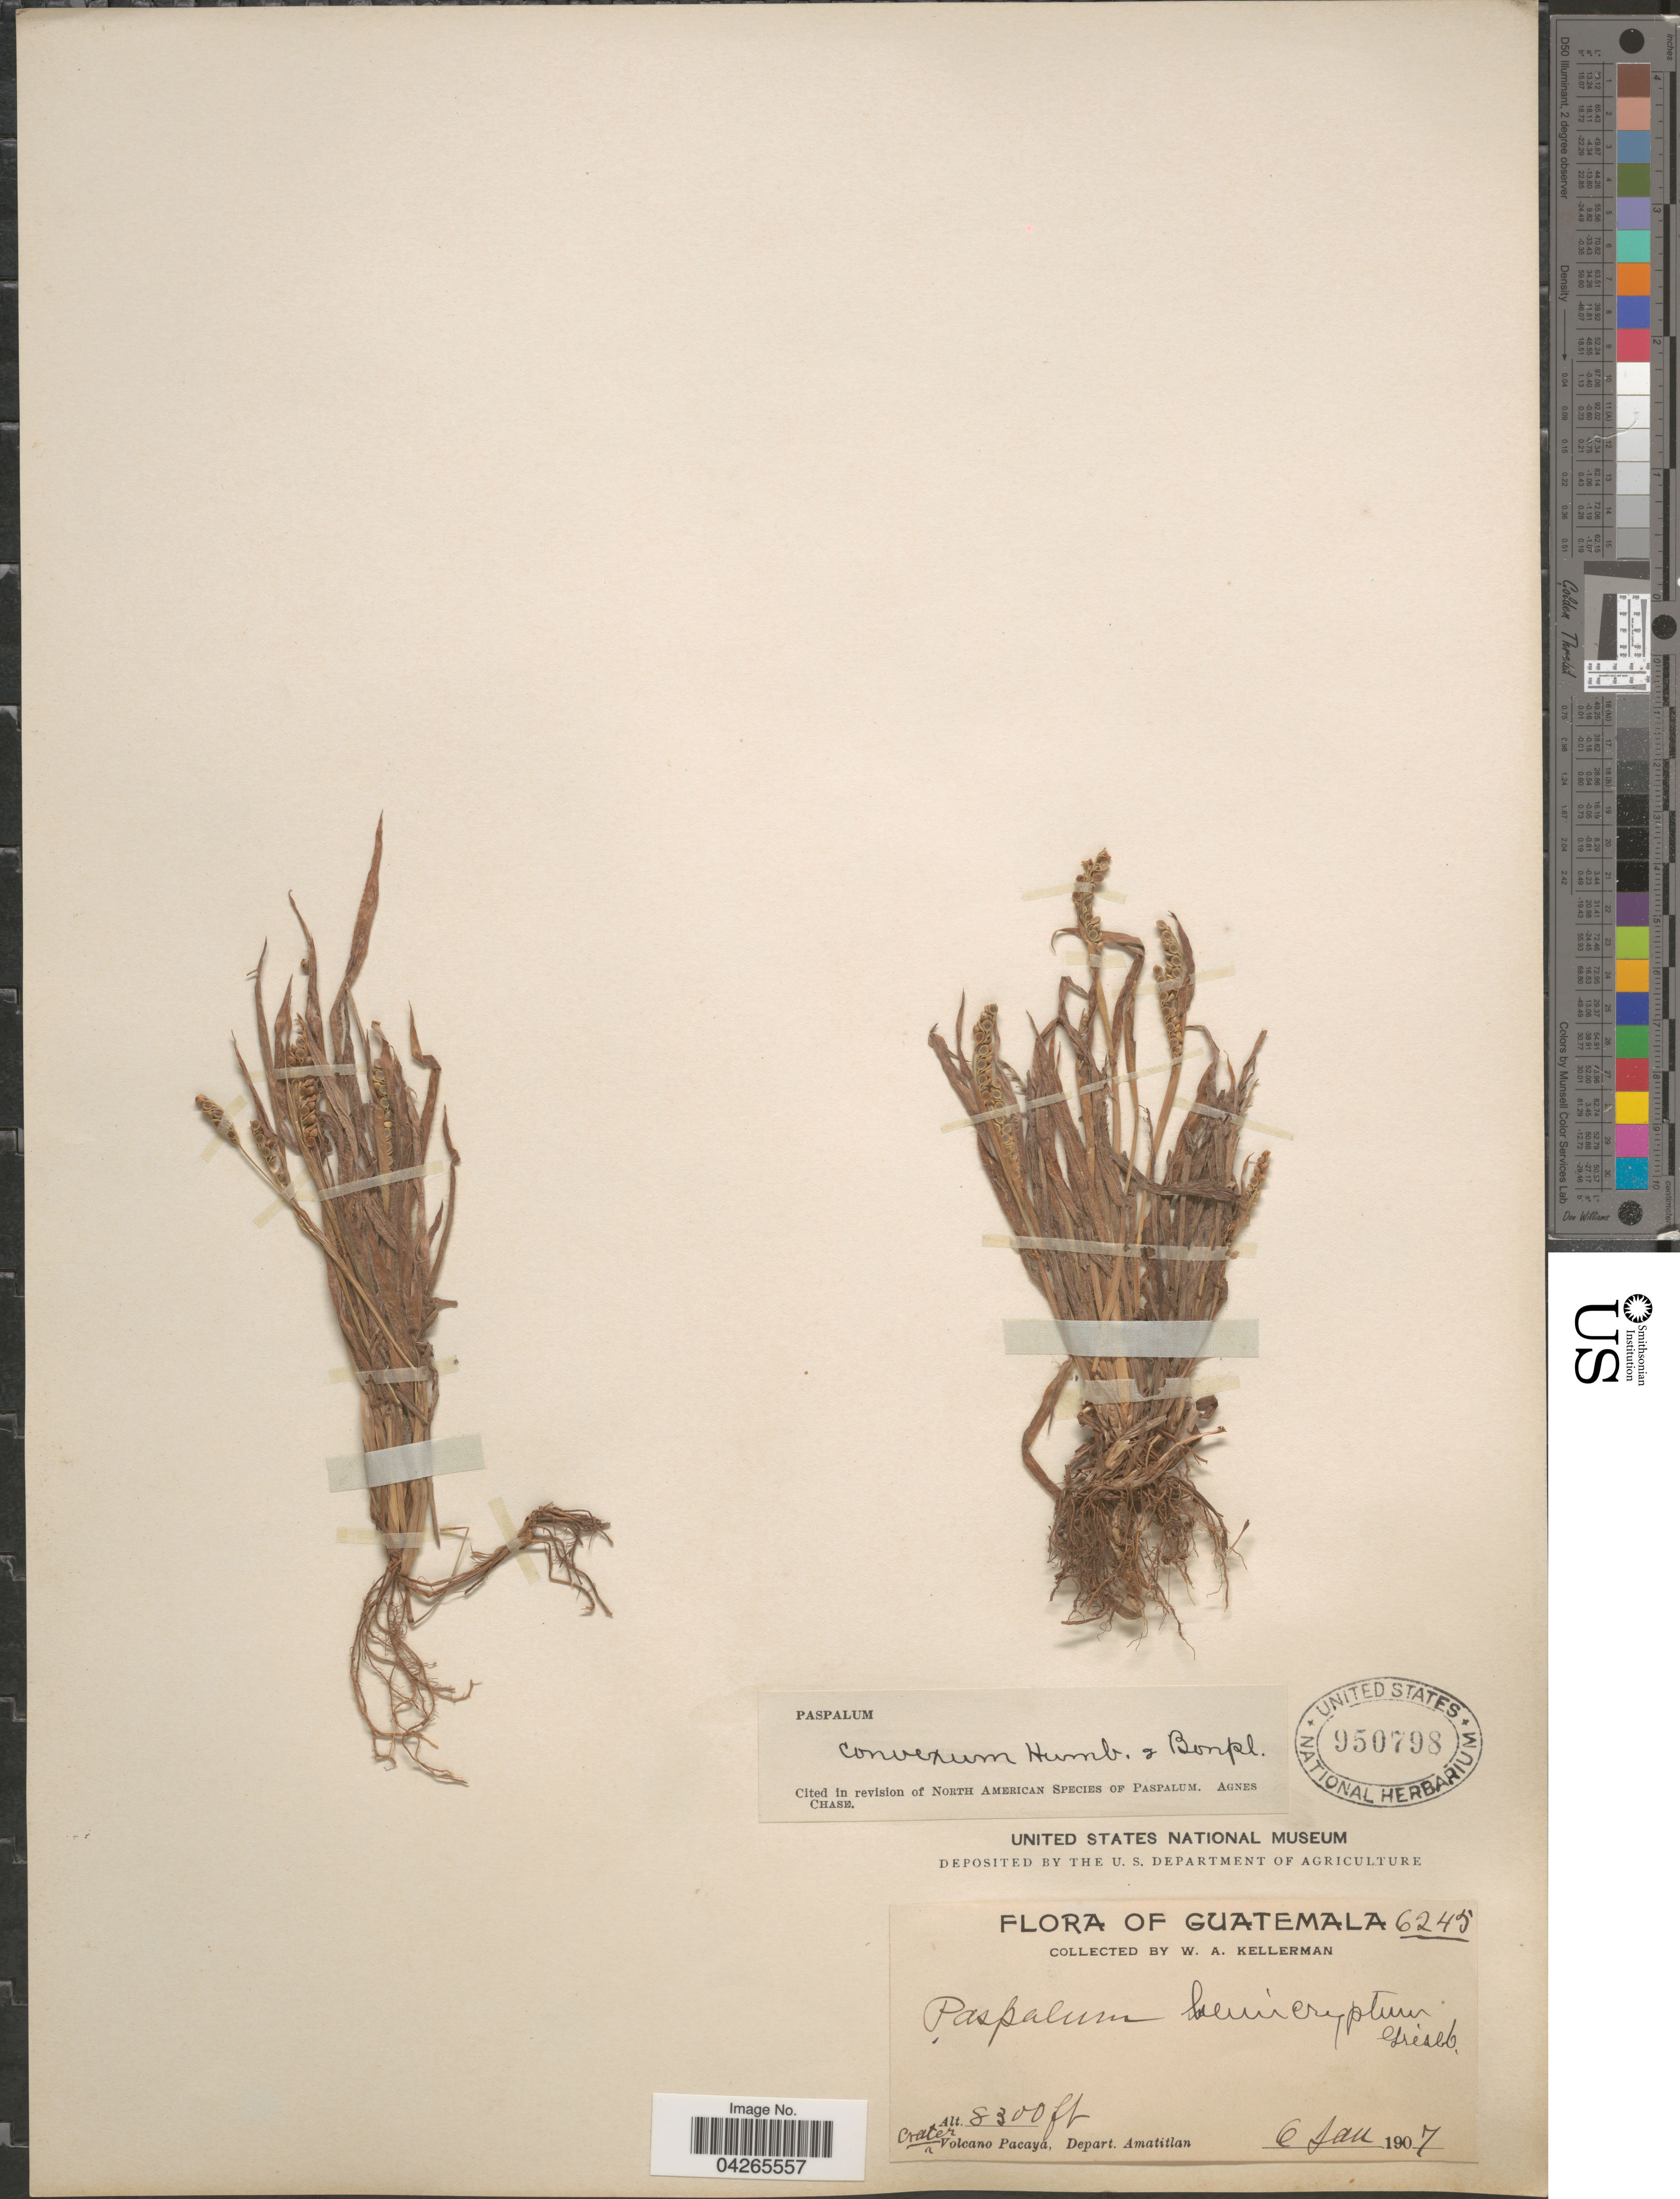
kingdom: Plantae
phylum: Tracheophyta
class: Liliopsida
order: Poales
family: Poaceae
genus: Paspalum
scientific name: Paspalum convexum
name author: Humb. & Bonpl. ex Flüggé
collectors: W. Kellerman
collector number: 6245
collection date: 1907-01-06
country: Guatemala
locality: Crater. Volcan Pacaya, Depart. Amatitlan.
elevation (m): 2530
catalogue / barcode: US 950798